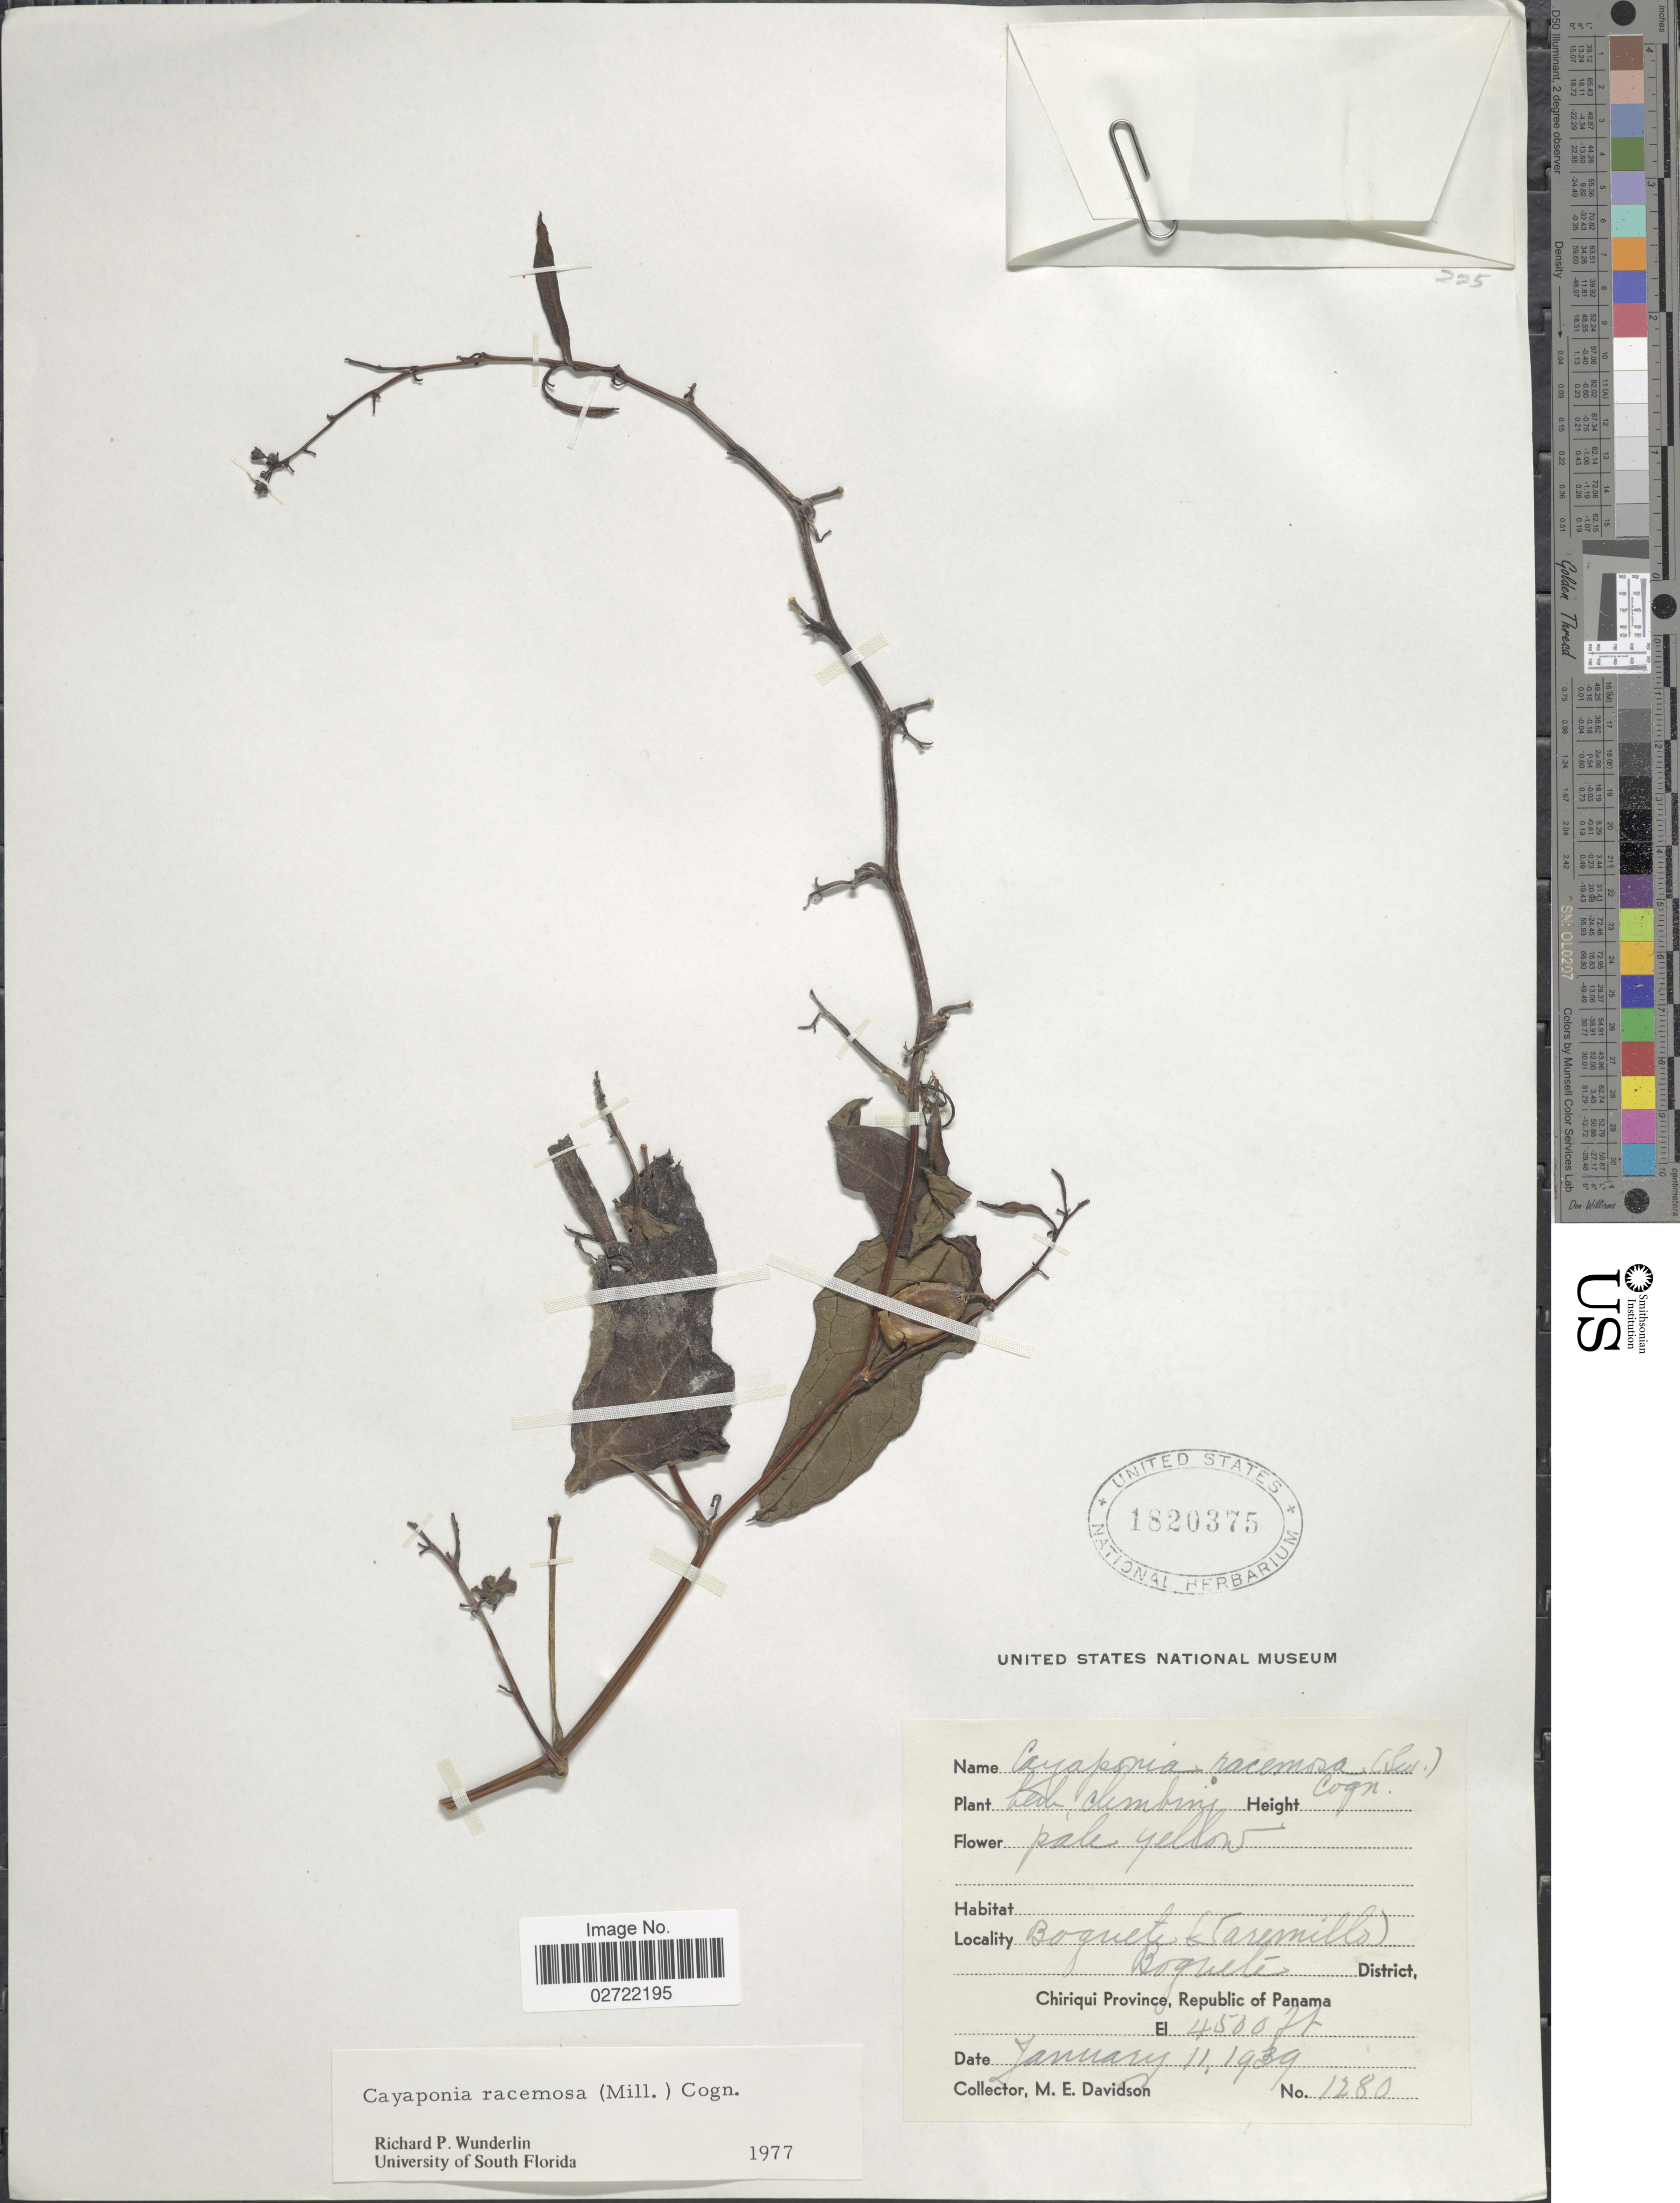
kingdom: Plantae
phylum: Tracheophyta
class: Magnoliopsida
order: Cucurbitales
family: Cucurbitaceae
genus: Cayaponia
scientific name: Cayaponia racemosa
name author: (Mill.) Cogn.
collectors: M. E. Davidson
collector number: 1280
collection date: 1939-01-11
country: Panama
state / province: Chiriqui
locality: Boquete (Jaremillo). Boquete District, Republic of Panama.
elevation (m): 1372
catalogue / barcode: US 1820375